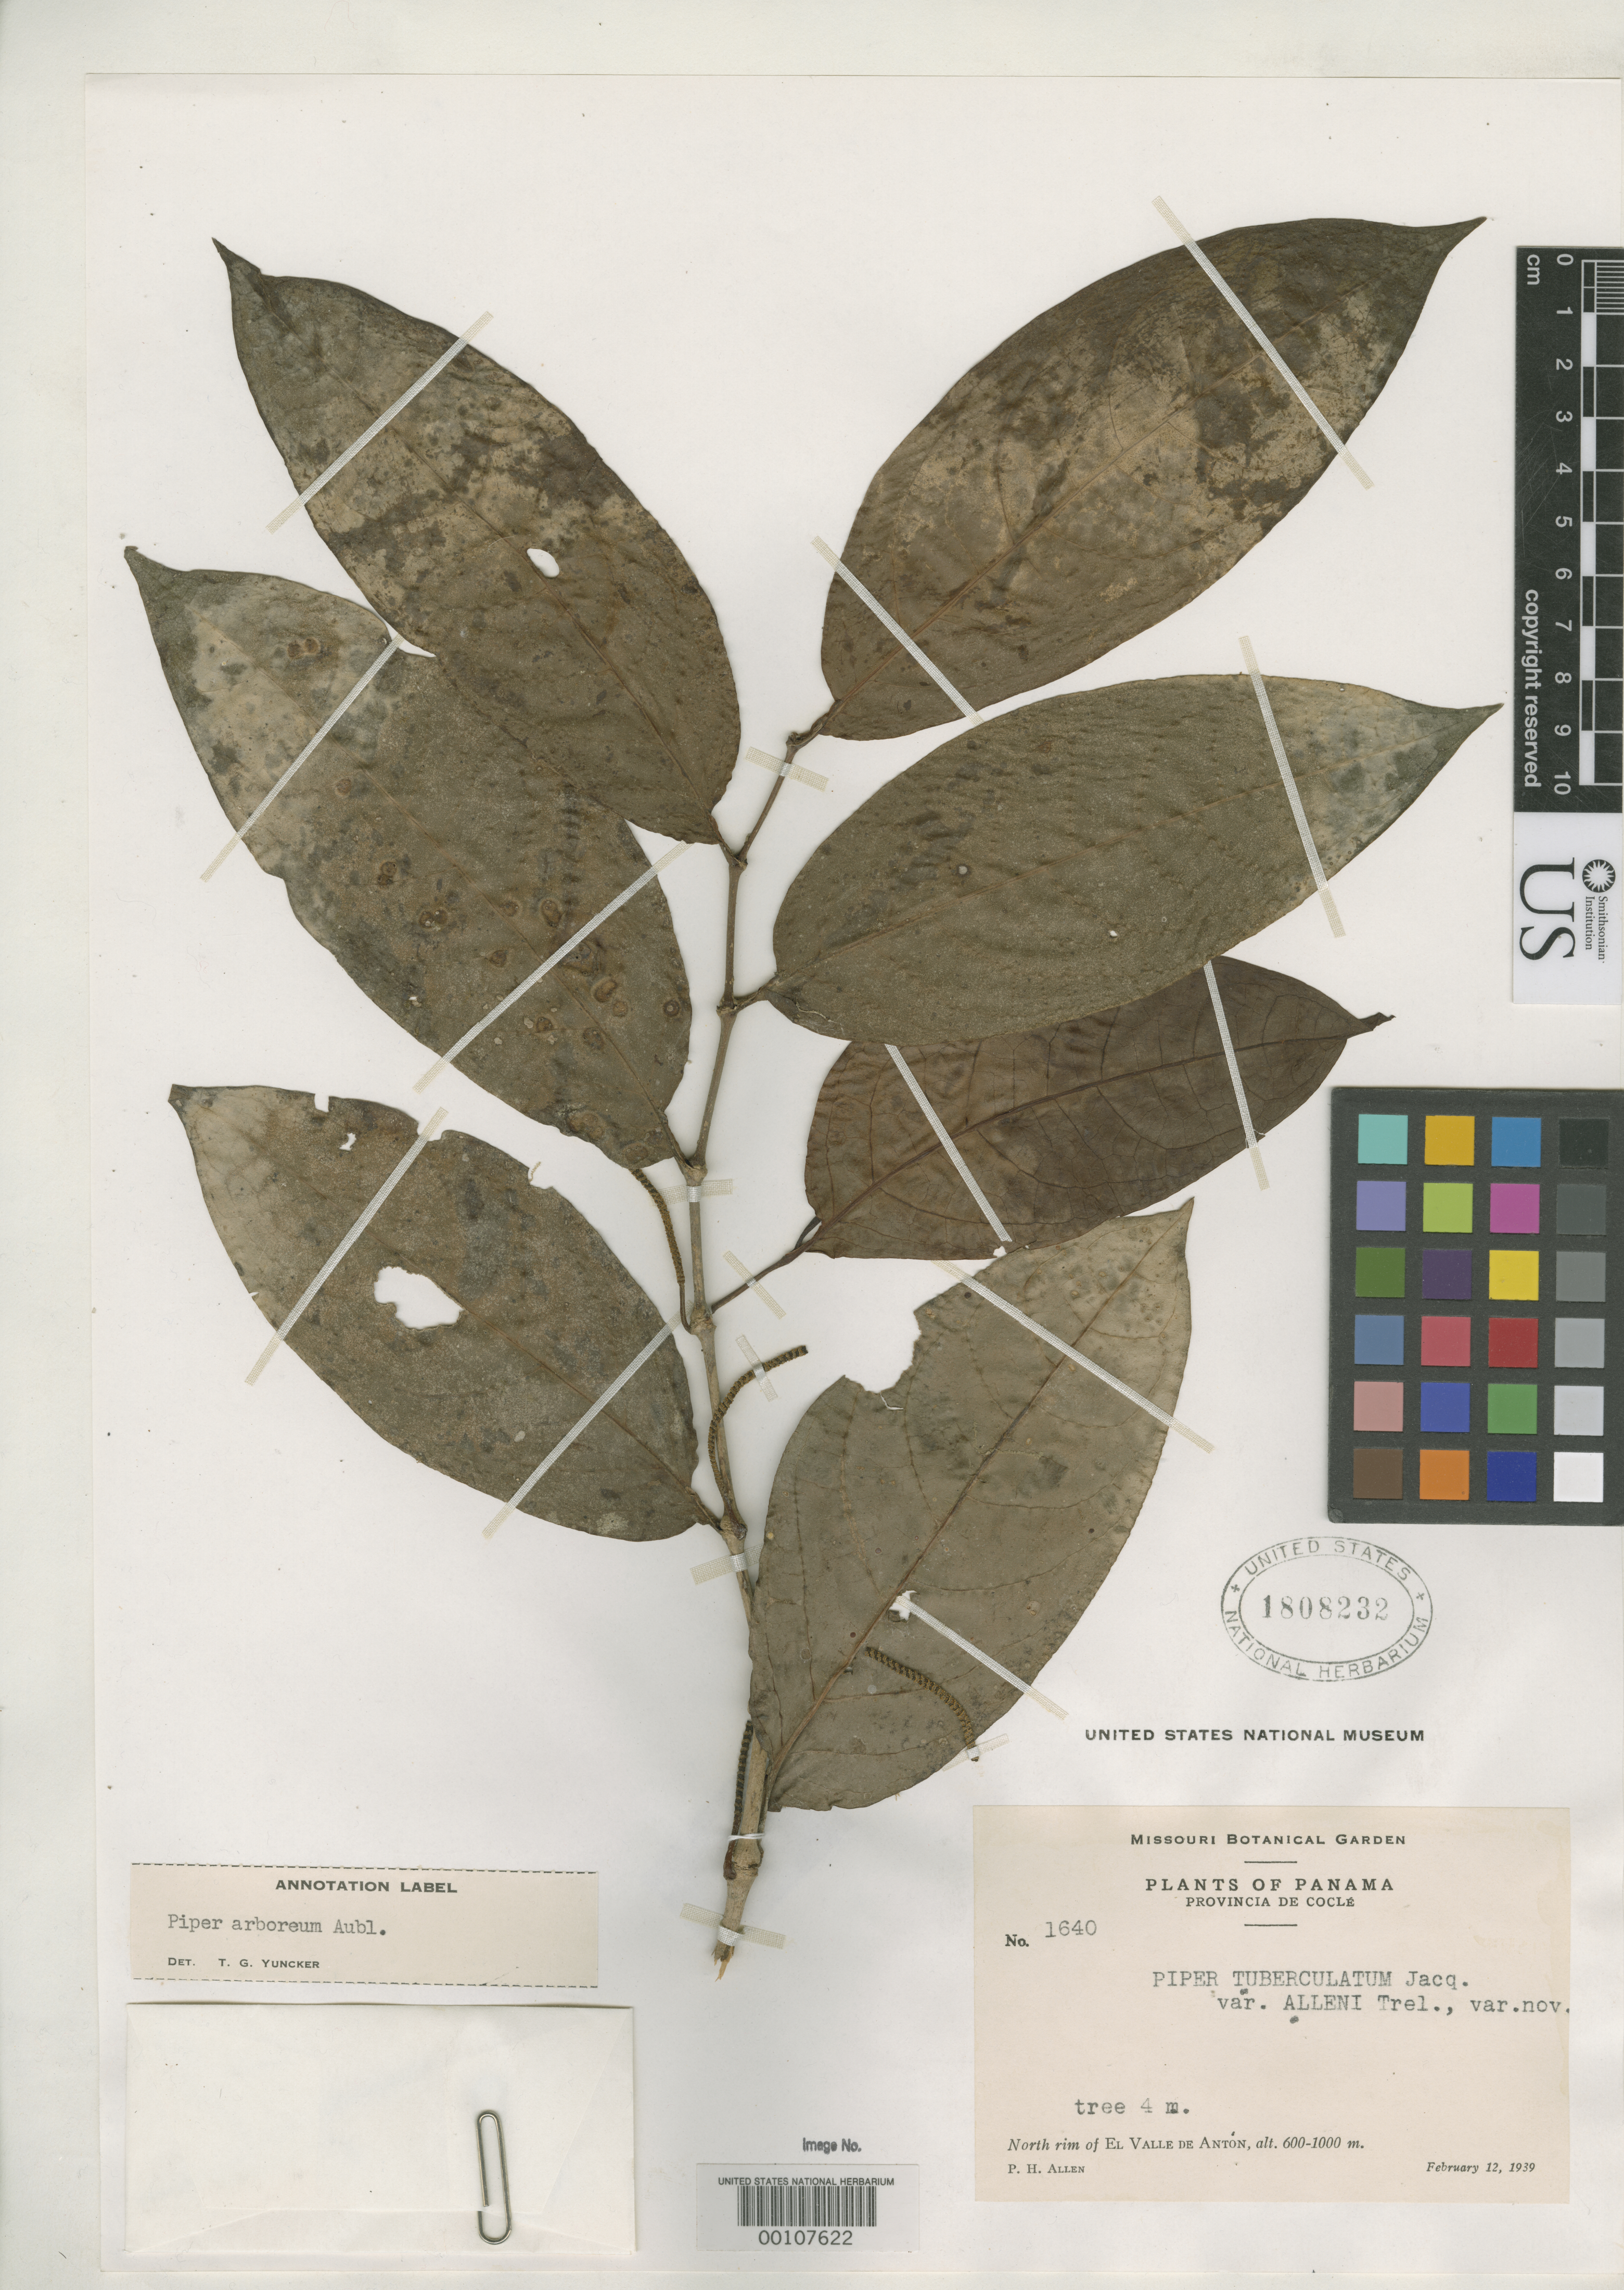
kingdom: Plantae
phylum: Tracheophyta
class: Magnoliopsida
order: Piperales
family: Piperaceae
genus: Piper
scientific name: Piper tuberculatum var. allenii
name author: Trel. in Woodson & Schery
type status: Isotype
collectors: P. H. Allen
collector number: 1640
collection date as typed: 12 Feb 1939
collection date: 1939-02-12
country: Panama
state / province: Coclé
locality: El Valle De Anton.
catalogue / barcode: US 1808232